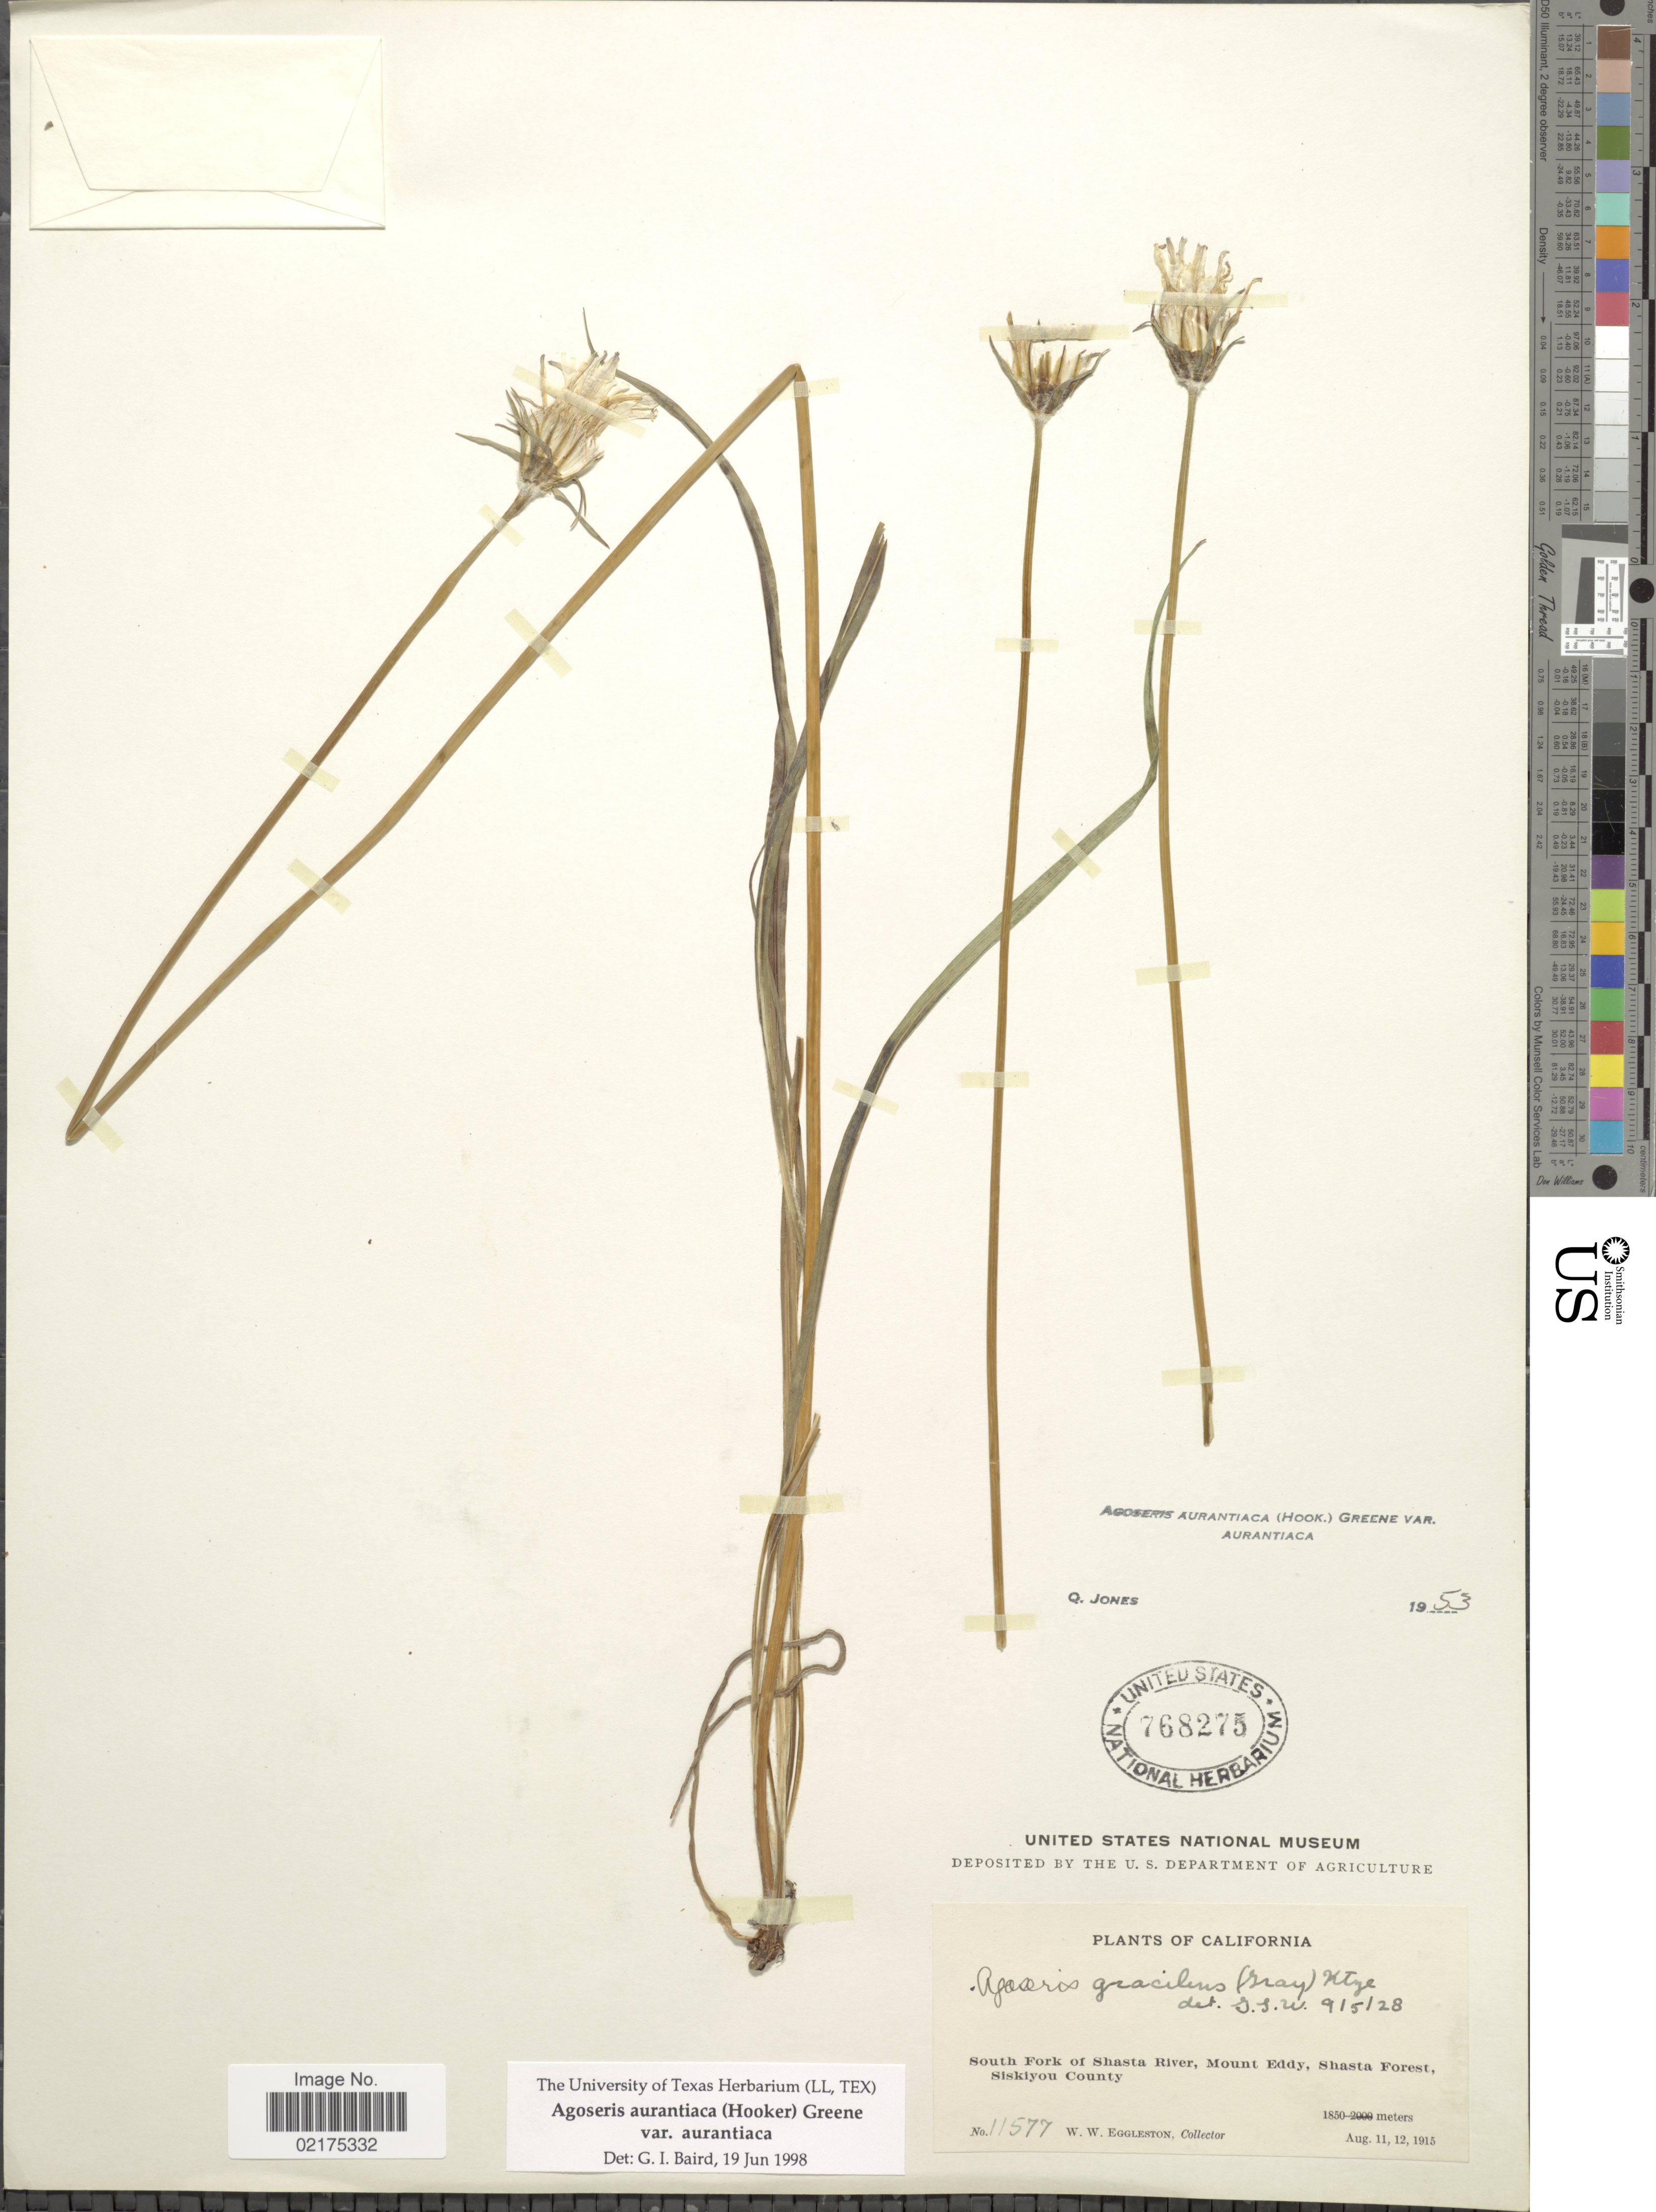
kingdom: Plantae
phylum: Tracheophyta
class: Magnoliopsida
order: Asterales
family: Asteraceae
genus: Agoseris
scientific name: Agoseris aurantiaca var. aurantiaca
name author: (Hook.) Greene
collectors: W. W. Eggleston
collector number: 11577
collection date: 1915-08-11/1915-08-12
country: United States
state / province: California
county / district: Siskiyou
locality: South Fork of Shasta River, Mount Eddy, Shasta Forest, Siskiyou County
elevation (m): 564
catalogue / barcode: US 768275